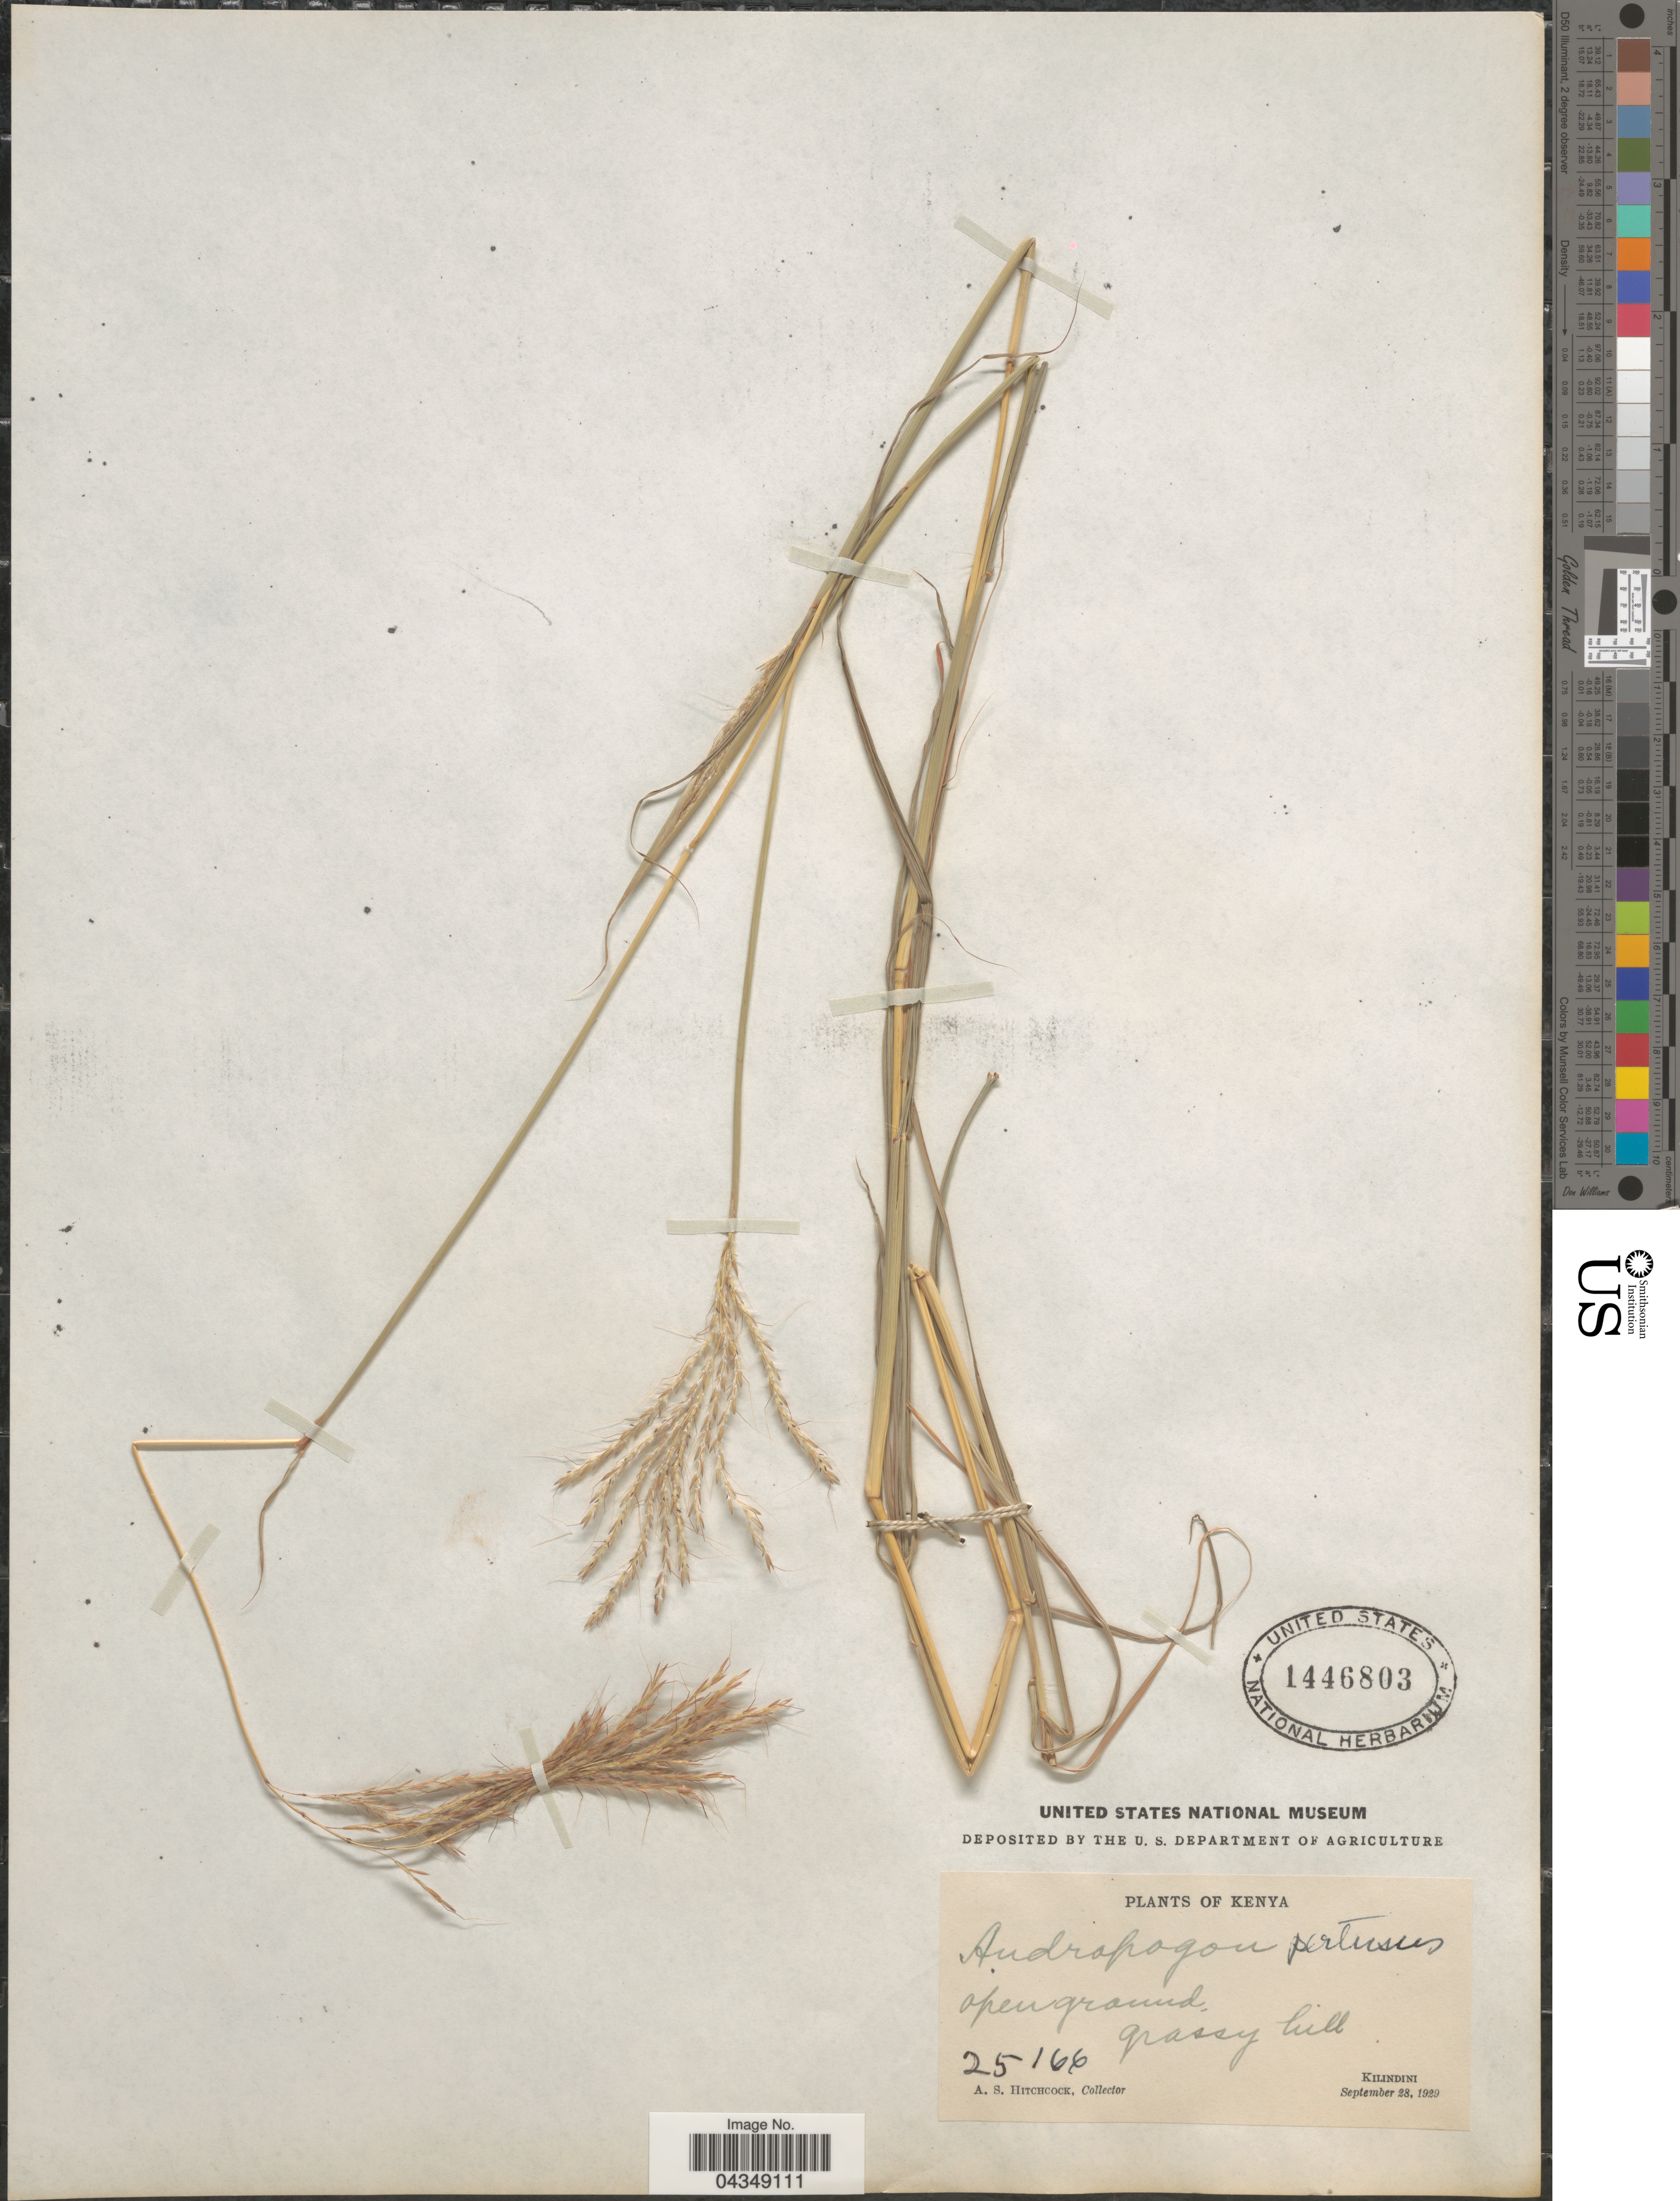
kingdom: Plantae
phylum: Tracheophyta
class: Liliopsida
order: Poales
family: Poaceae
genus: Bothriochloa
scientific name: Bothriochloa insculpta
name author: (Hochst. ex A. Rich.) A. Camus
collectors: A. S. Hitchcock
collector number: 25166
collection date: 1929-09-28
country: Kenya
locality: Grassy hill. Kilindini.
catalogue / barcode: US 1446803